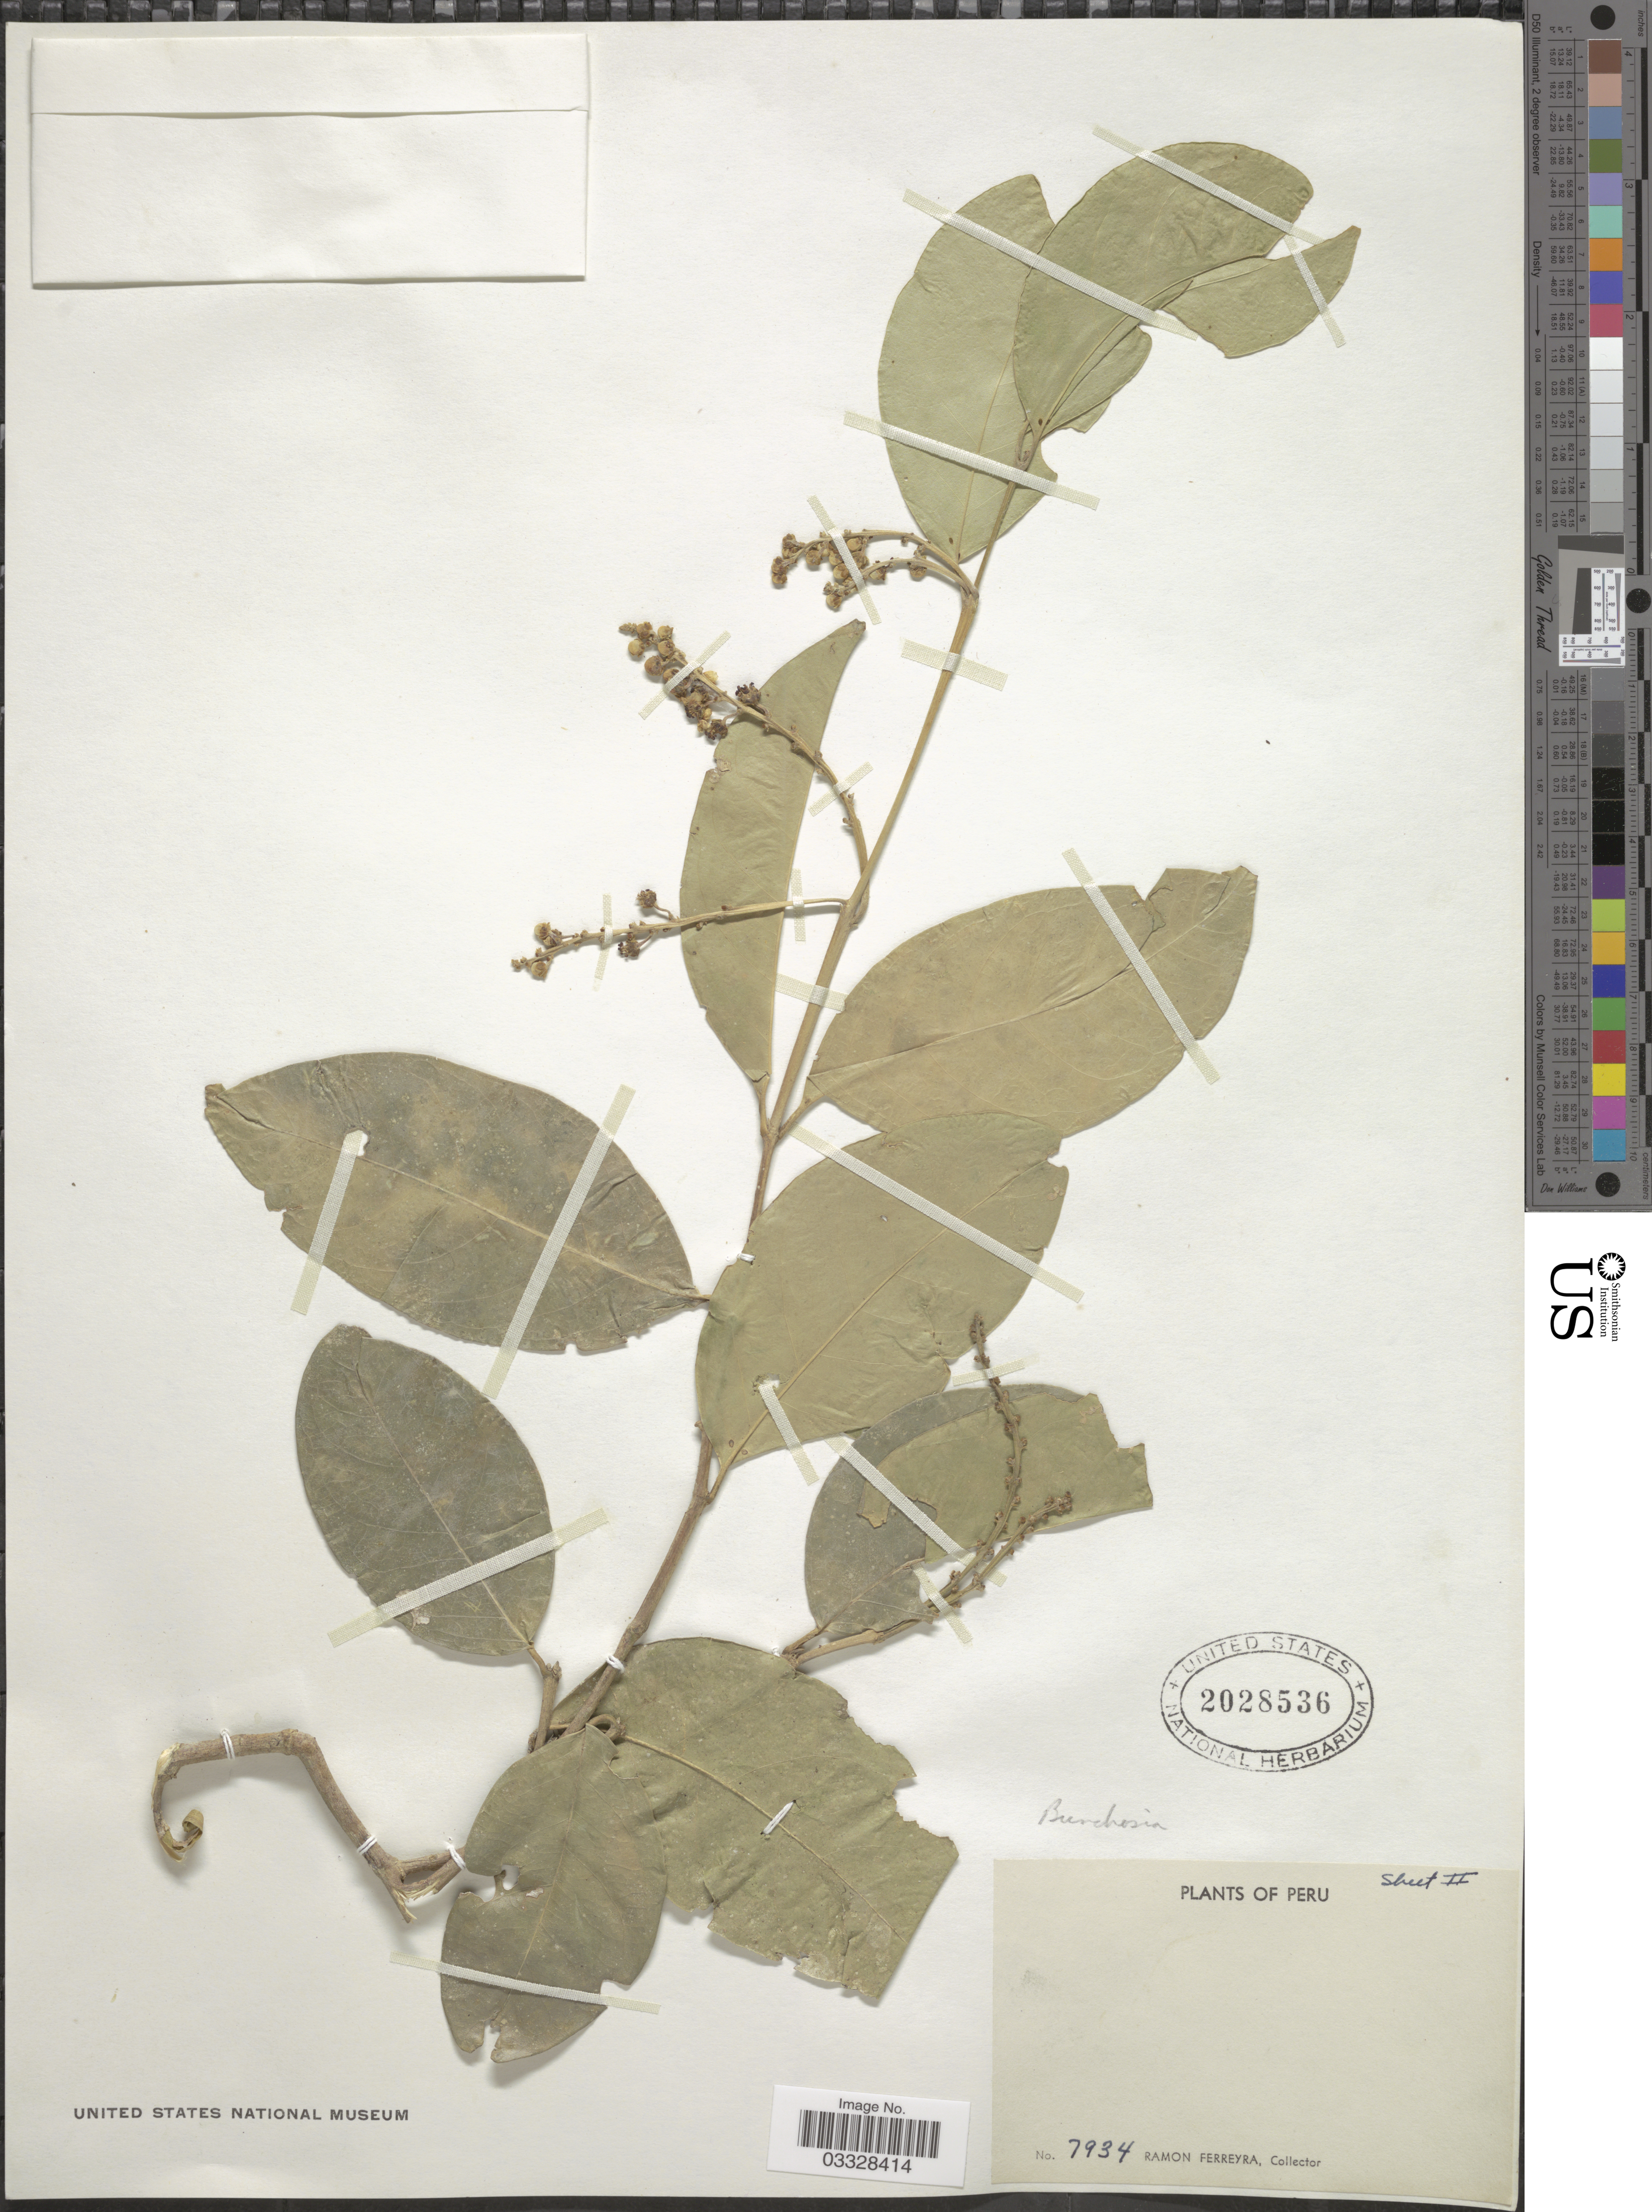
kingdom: Plantae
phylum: Tracheophyta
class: Magnoliopsida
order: Malpighiales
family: Malpighiaceae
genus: Bunchosia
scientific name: Bunchosia sp.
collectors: R. A. Ferreyra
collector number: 7934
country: Peru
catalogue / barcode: US 2028536